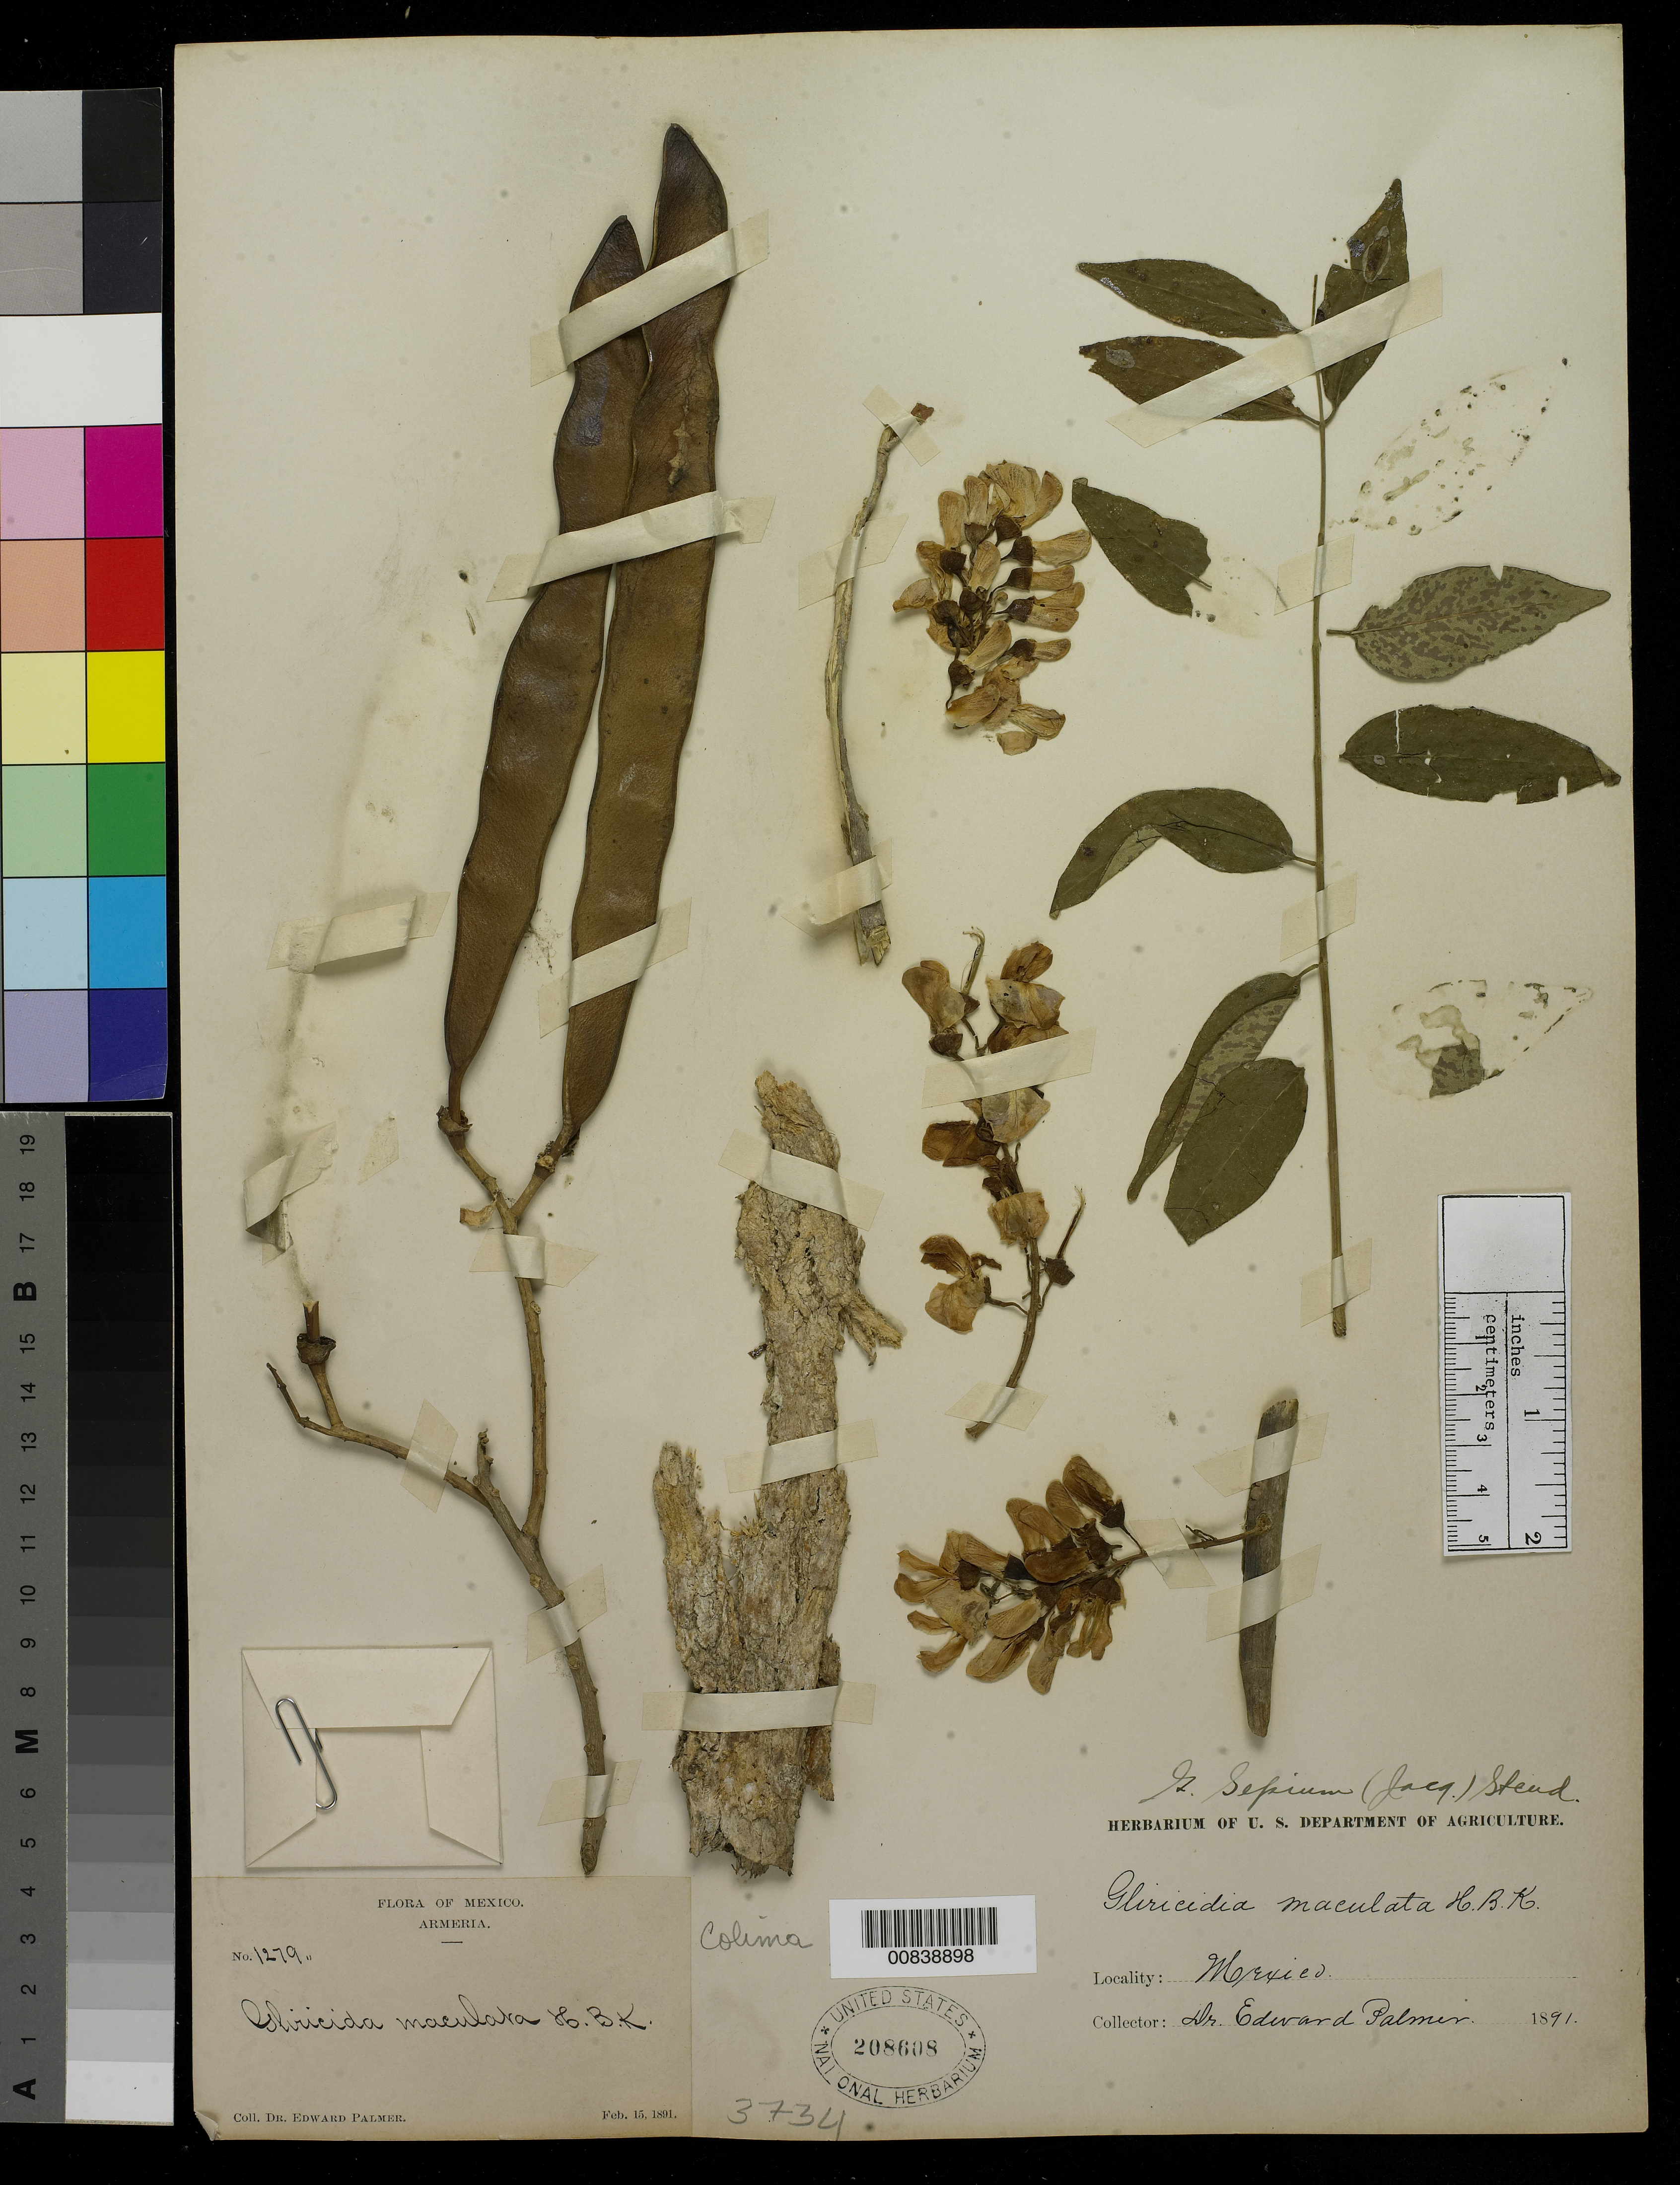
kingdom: Plantae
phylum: Tracheophyta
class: Magnoliopsida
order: Fabales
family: Fabaceae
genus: Gliricidia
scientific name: Gliricidia sepium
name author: (Jacq.) Kunth ex Walp.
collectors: E. Palmer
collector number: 1279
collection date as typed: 15 Feb 1891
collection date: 1891-02-15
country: Mexico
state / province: Colima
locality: Armería, Colima.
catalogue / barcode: US 208608